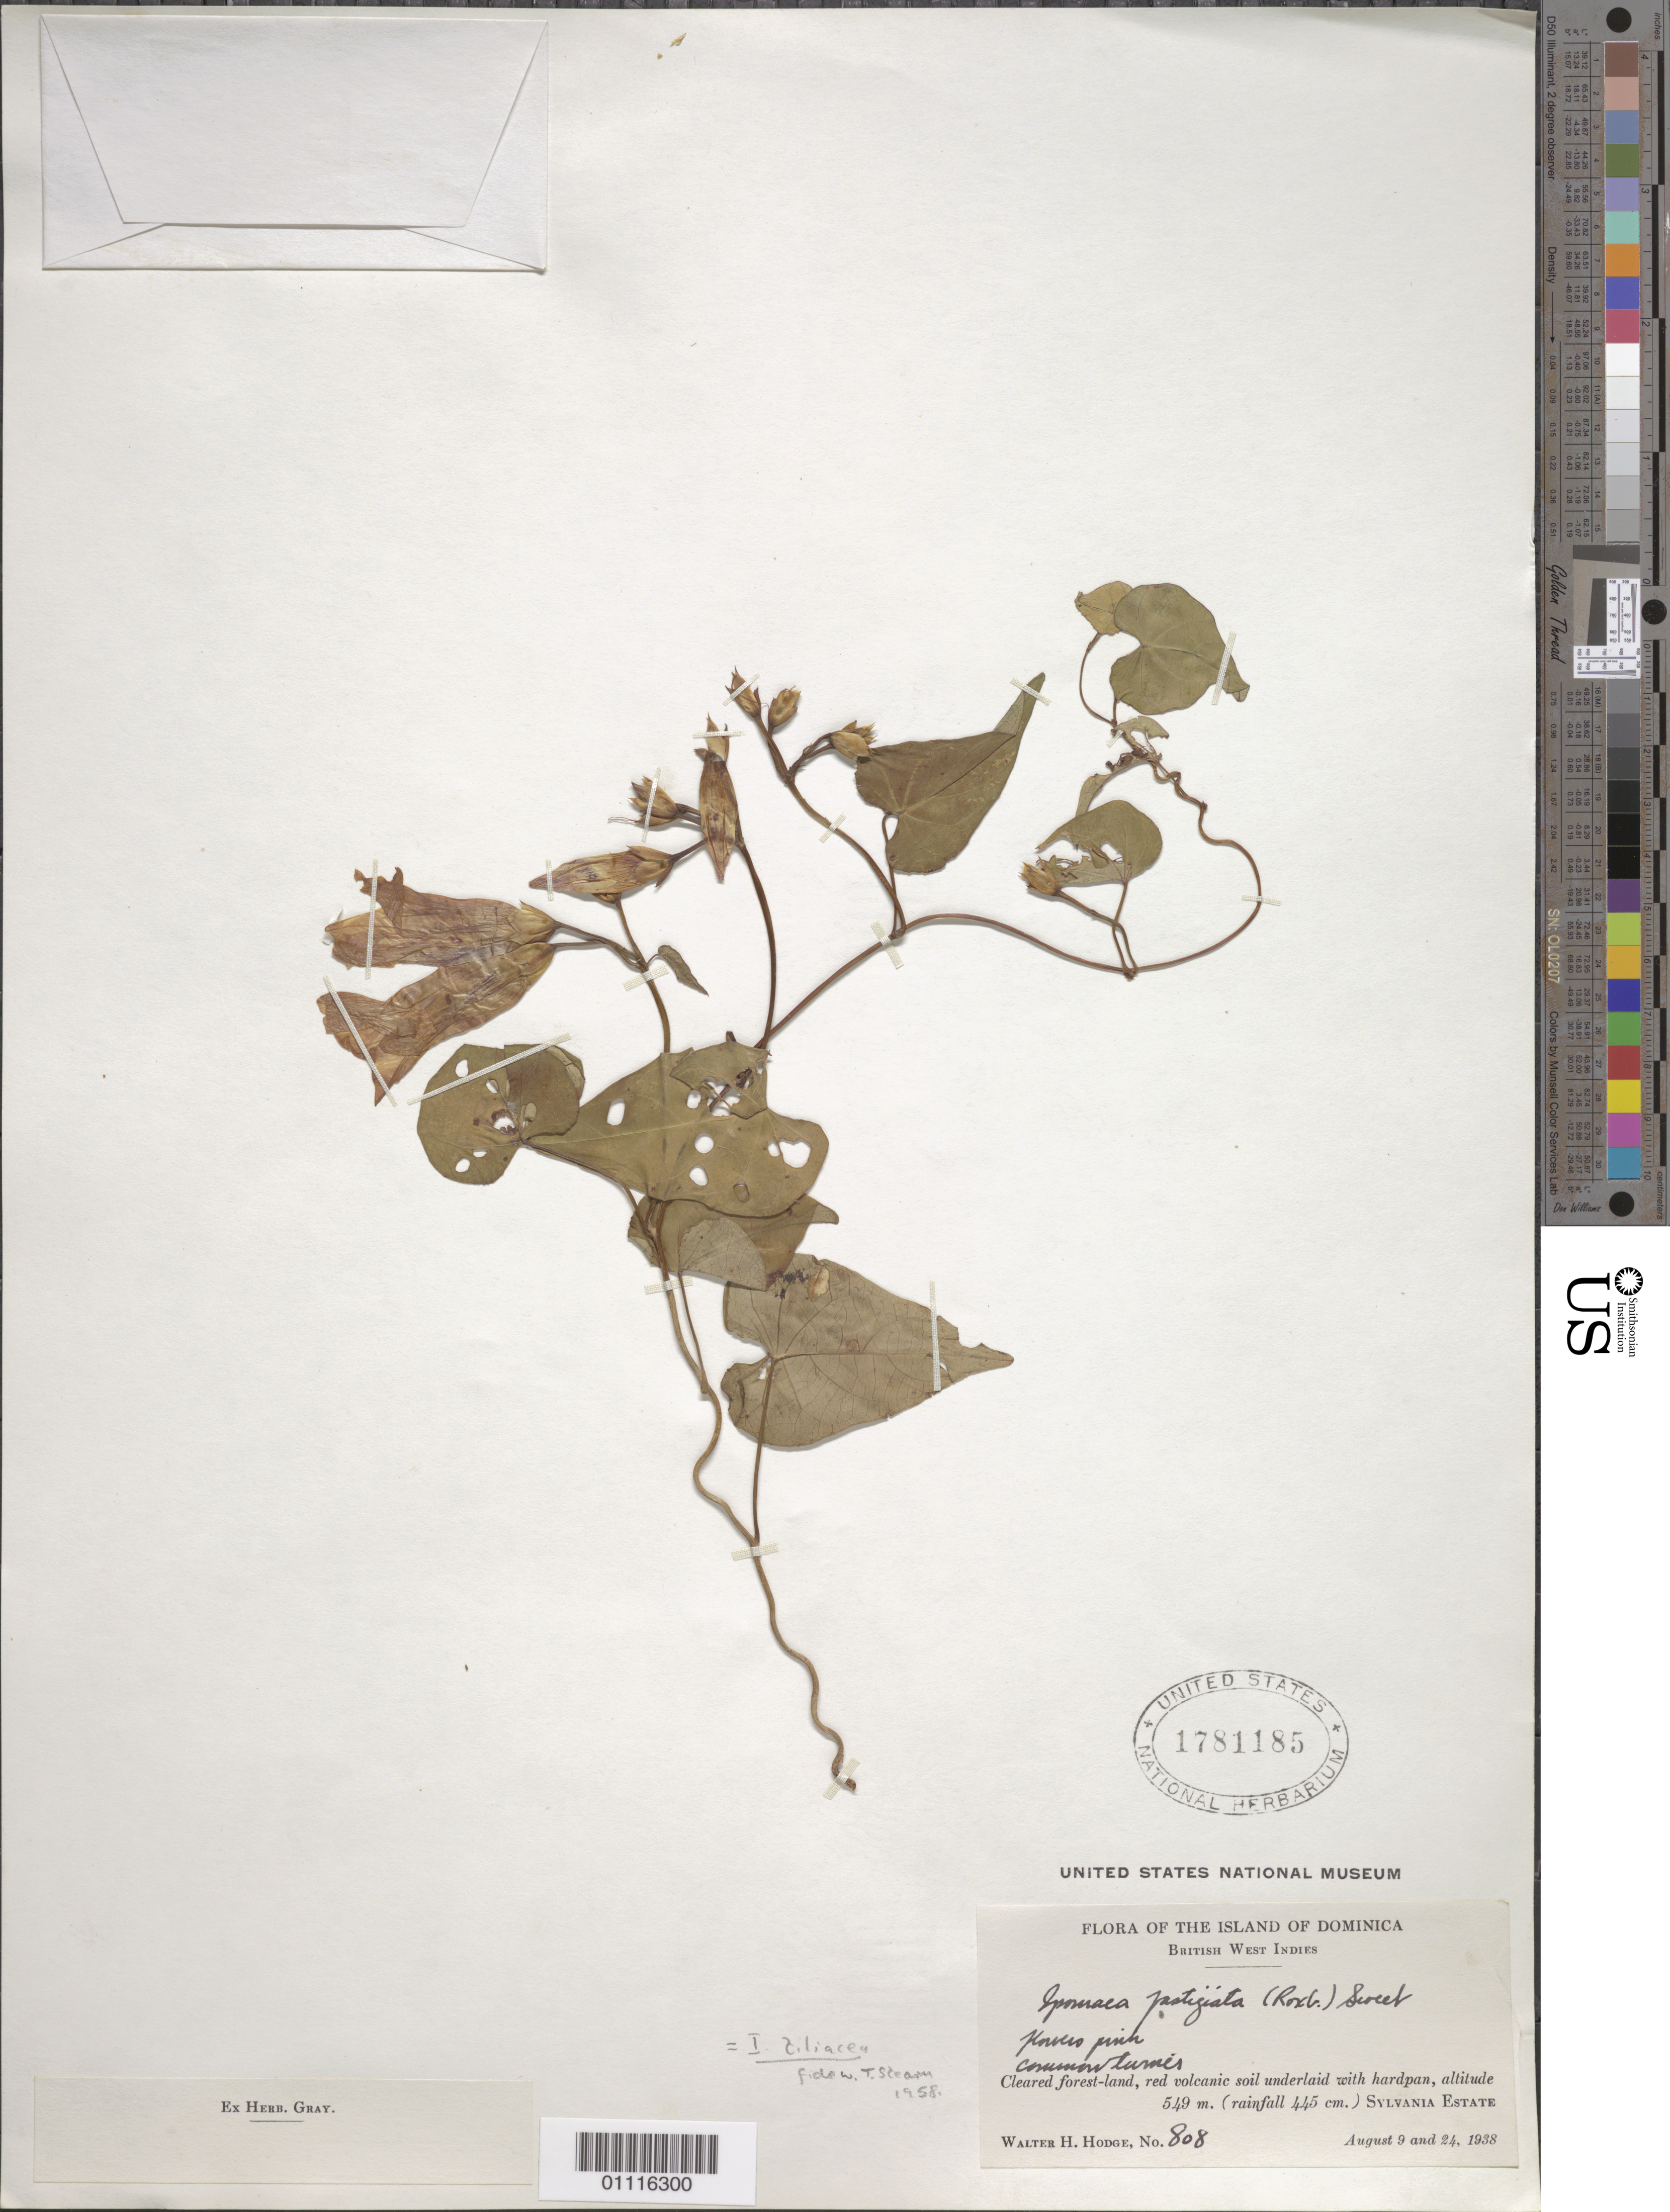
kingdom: Plantae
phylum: Tracheophyta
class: Magnoliopsida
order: Solanales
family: Convolvulaceae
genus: Ipomoea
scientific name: Ipomoea tiliacea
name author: (Willd.) Choisy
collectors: W. Hodge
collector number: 808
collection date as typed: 09 Aug 1938 and 24 Aug 1938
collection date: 1938-08-09,1938-08-24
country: Dominica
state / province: St. Paul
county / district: Sylvania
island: Dominica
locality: Sylvania Estate. Cleared forest-land, red volcanic soil underlaid with hardpan. (rainfall 445 cm).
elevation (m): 549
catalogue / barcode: US 1781185